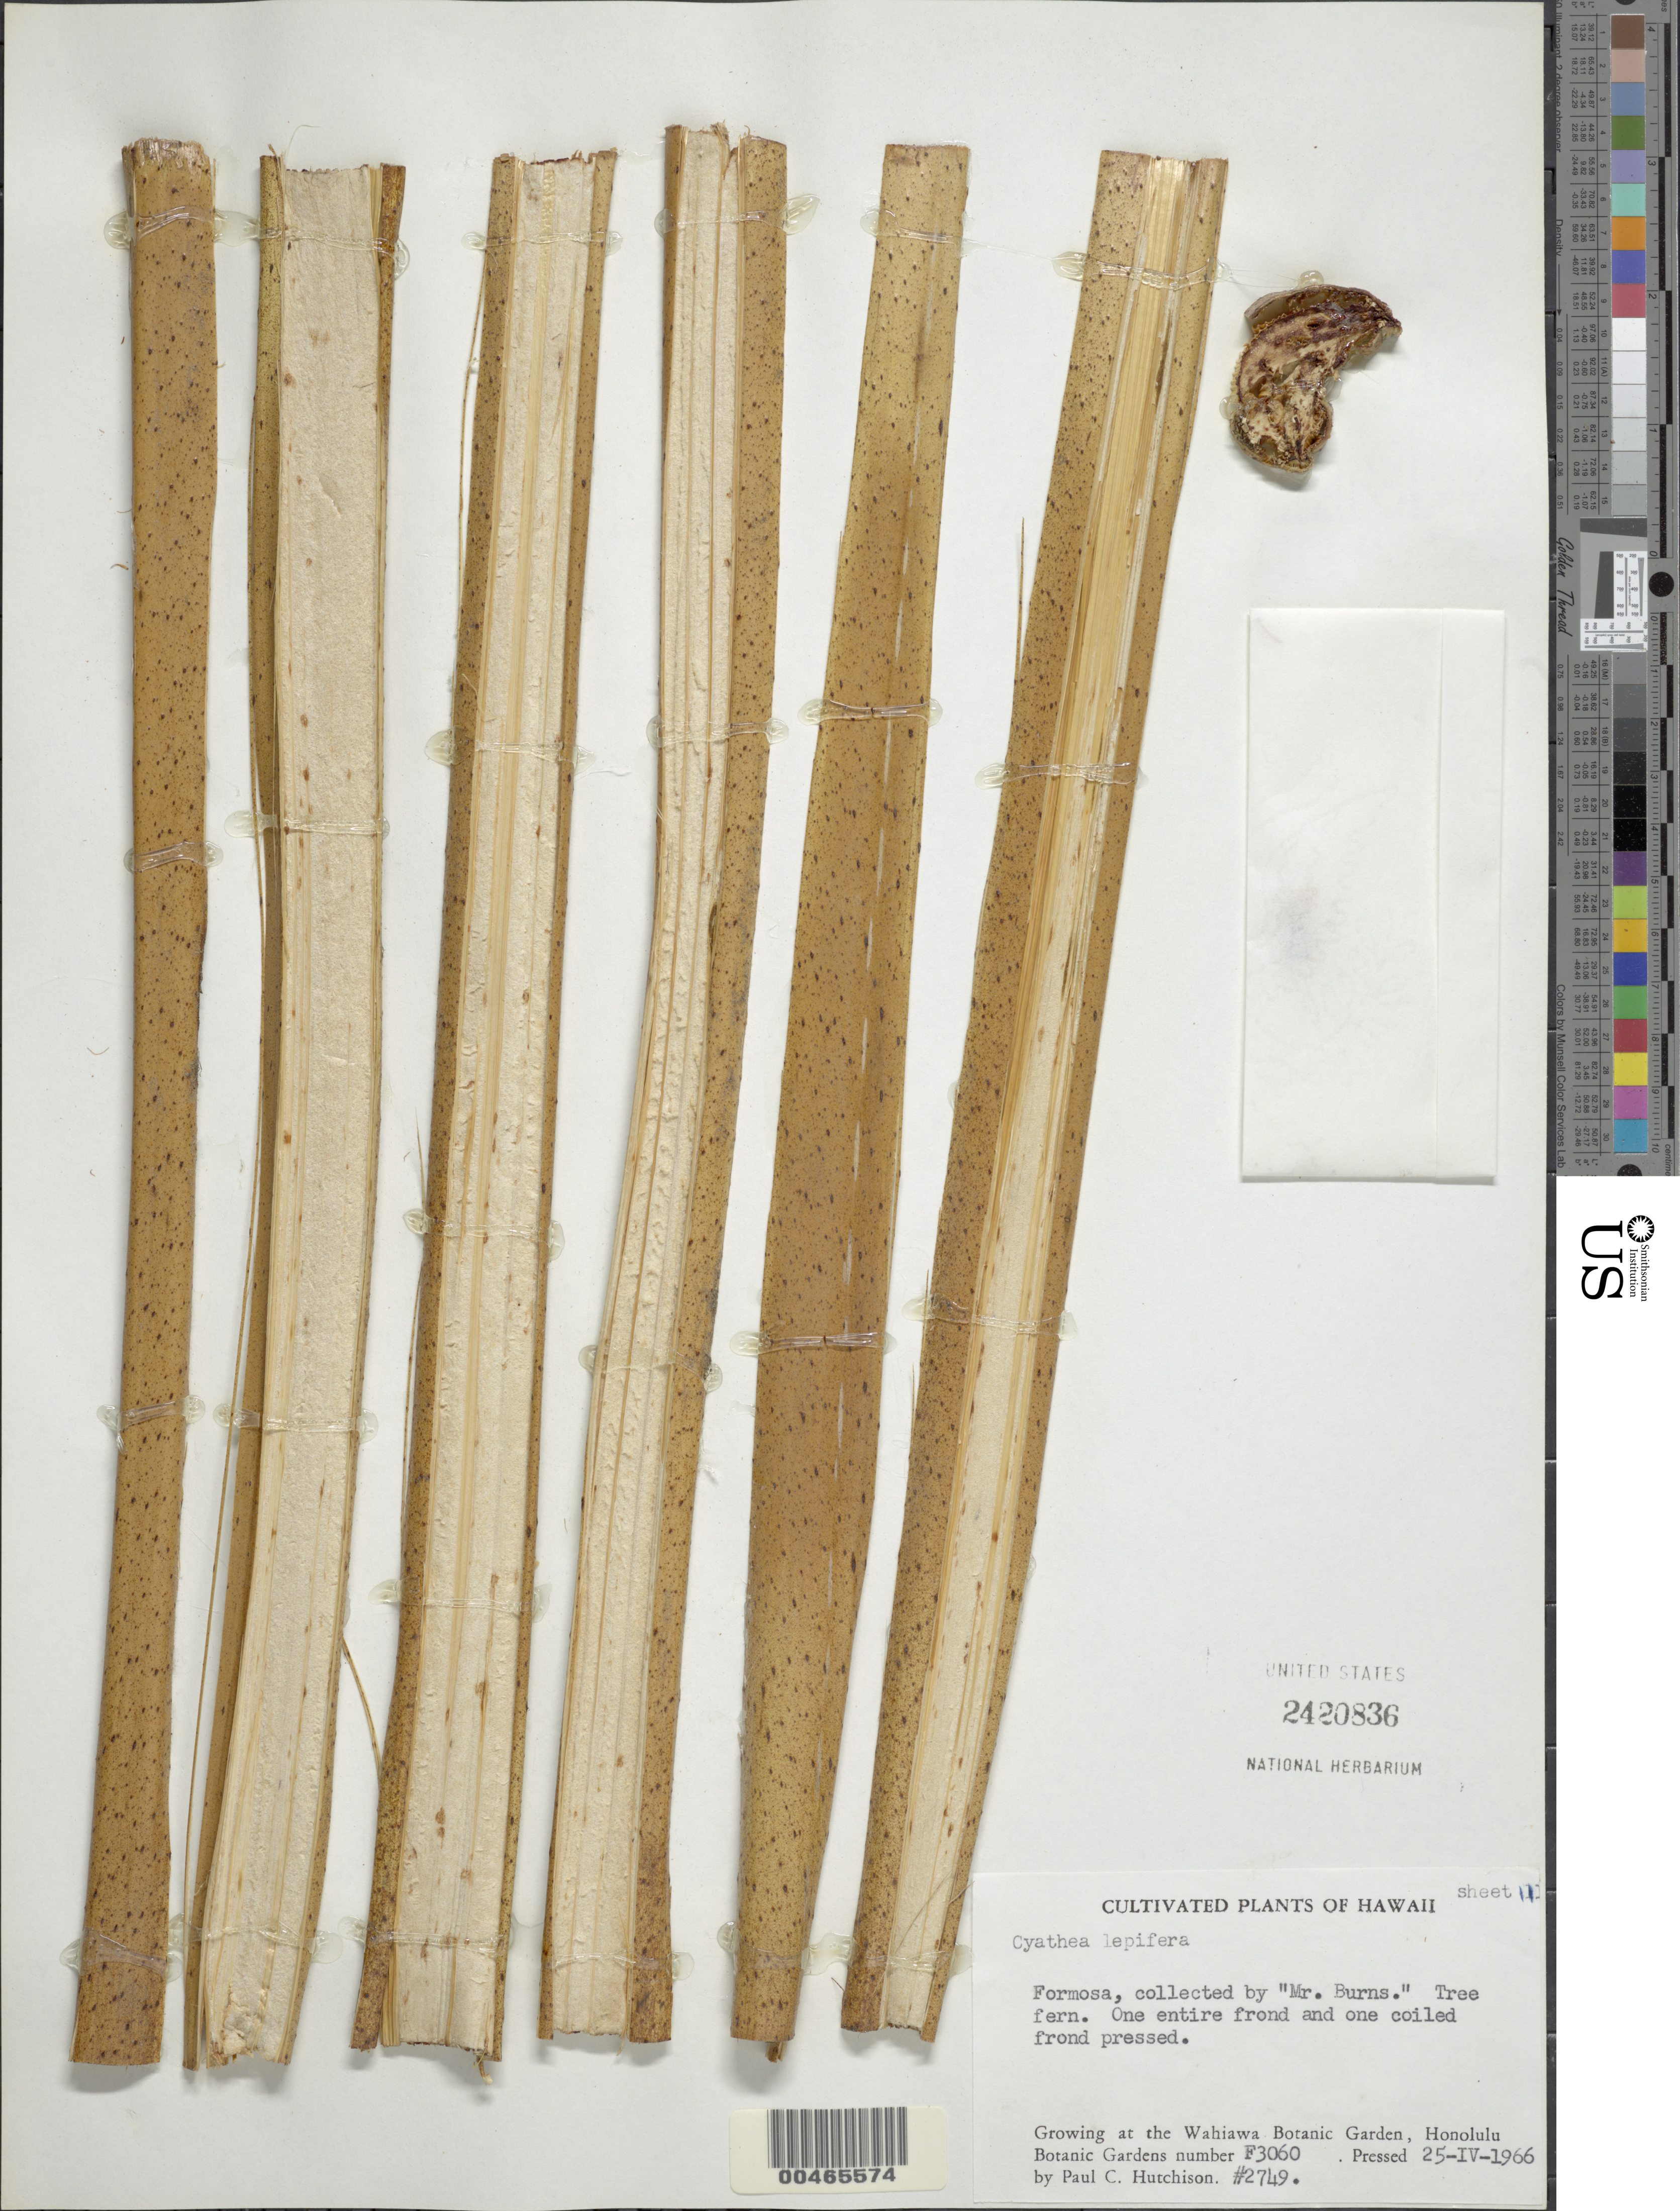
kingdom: Plantae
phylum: Tracheophyta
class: Polypodiopsida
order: Cyatheales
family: Cyatheaceae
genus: Alsophila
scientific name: Alsophila lepifera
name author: J. Sm. ex Hook.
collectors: P. C. Hutchison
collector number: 2749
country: United States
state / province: Hawaii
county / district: Honolulu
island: Oahu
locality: Growing at the Wahiawa Botanic Garden, Honolulu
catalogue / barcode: US 2420836